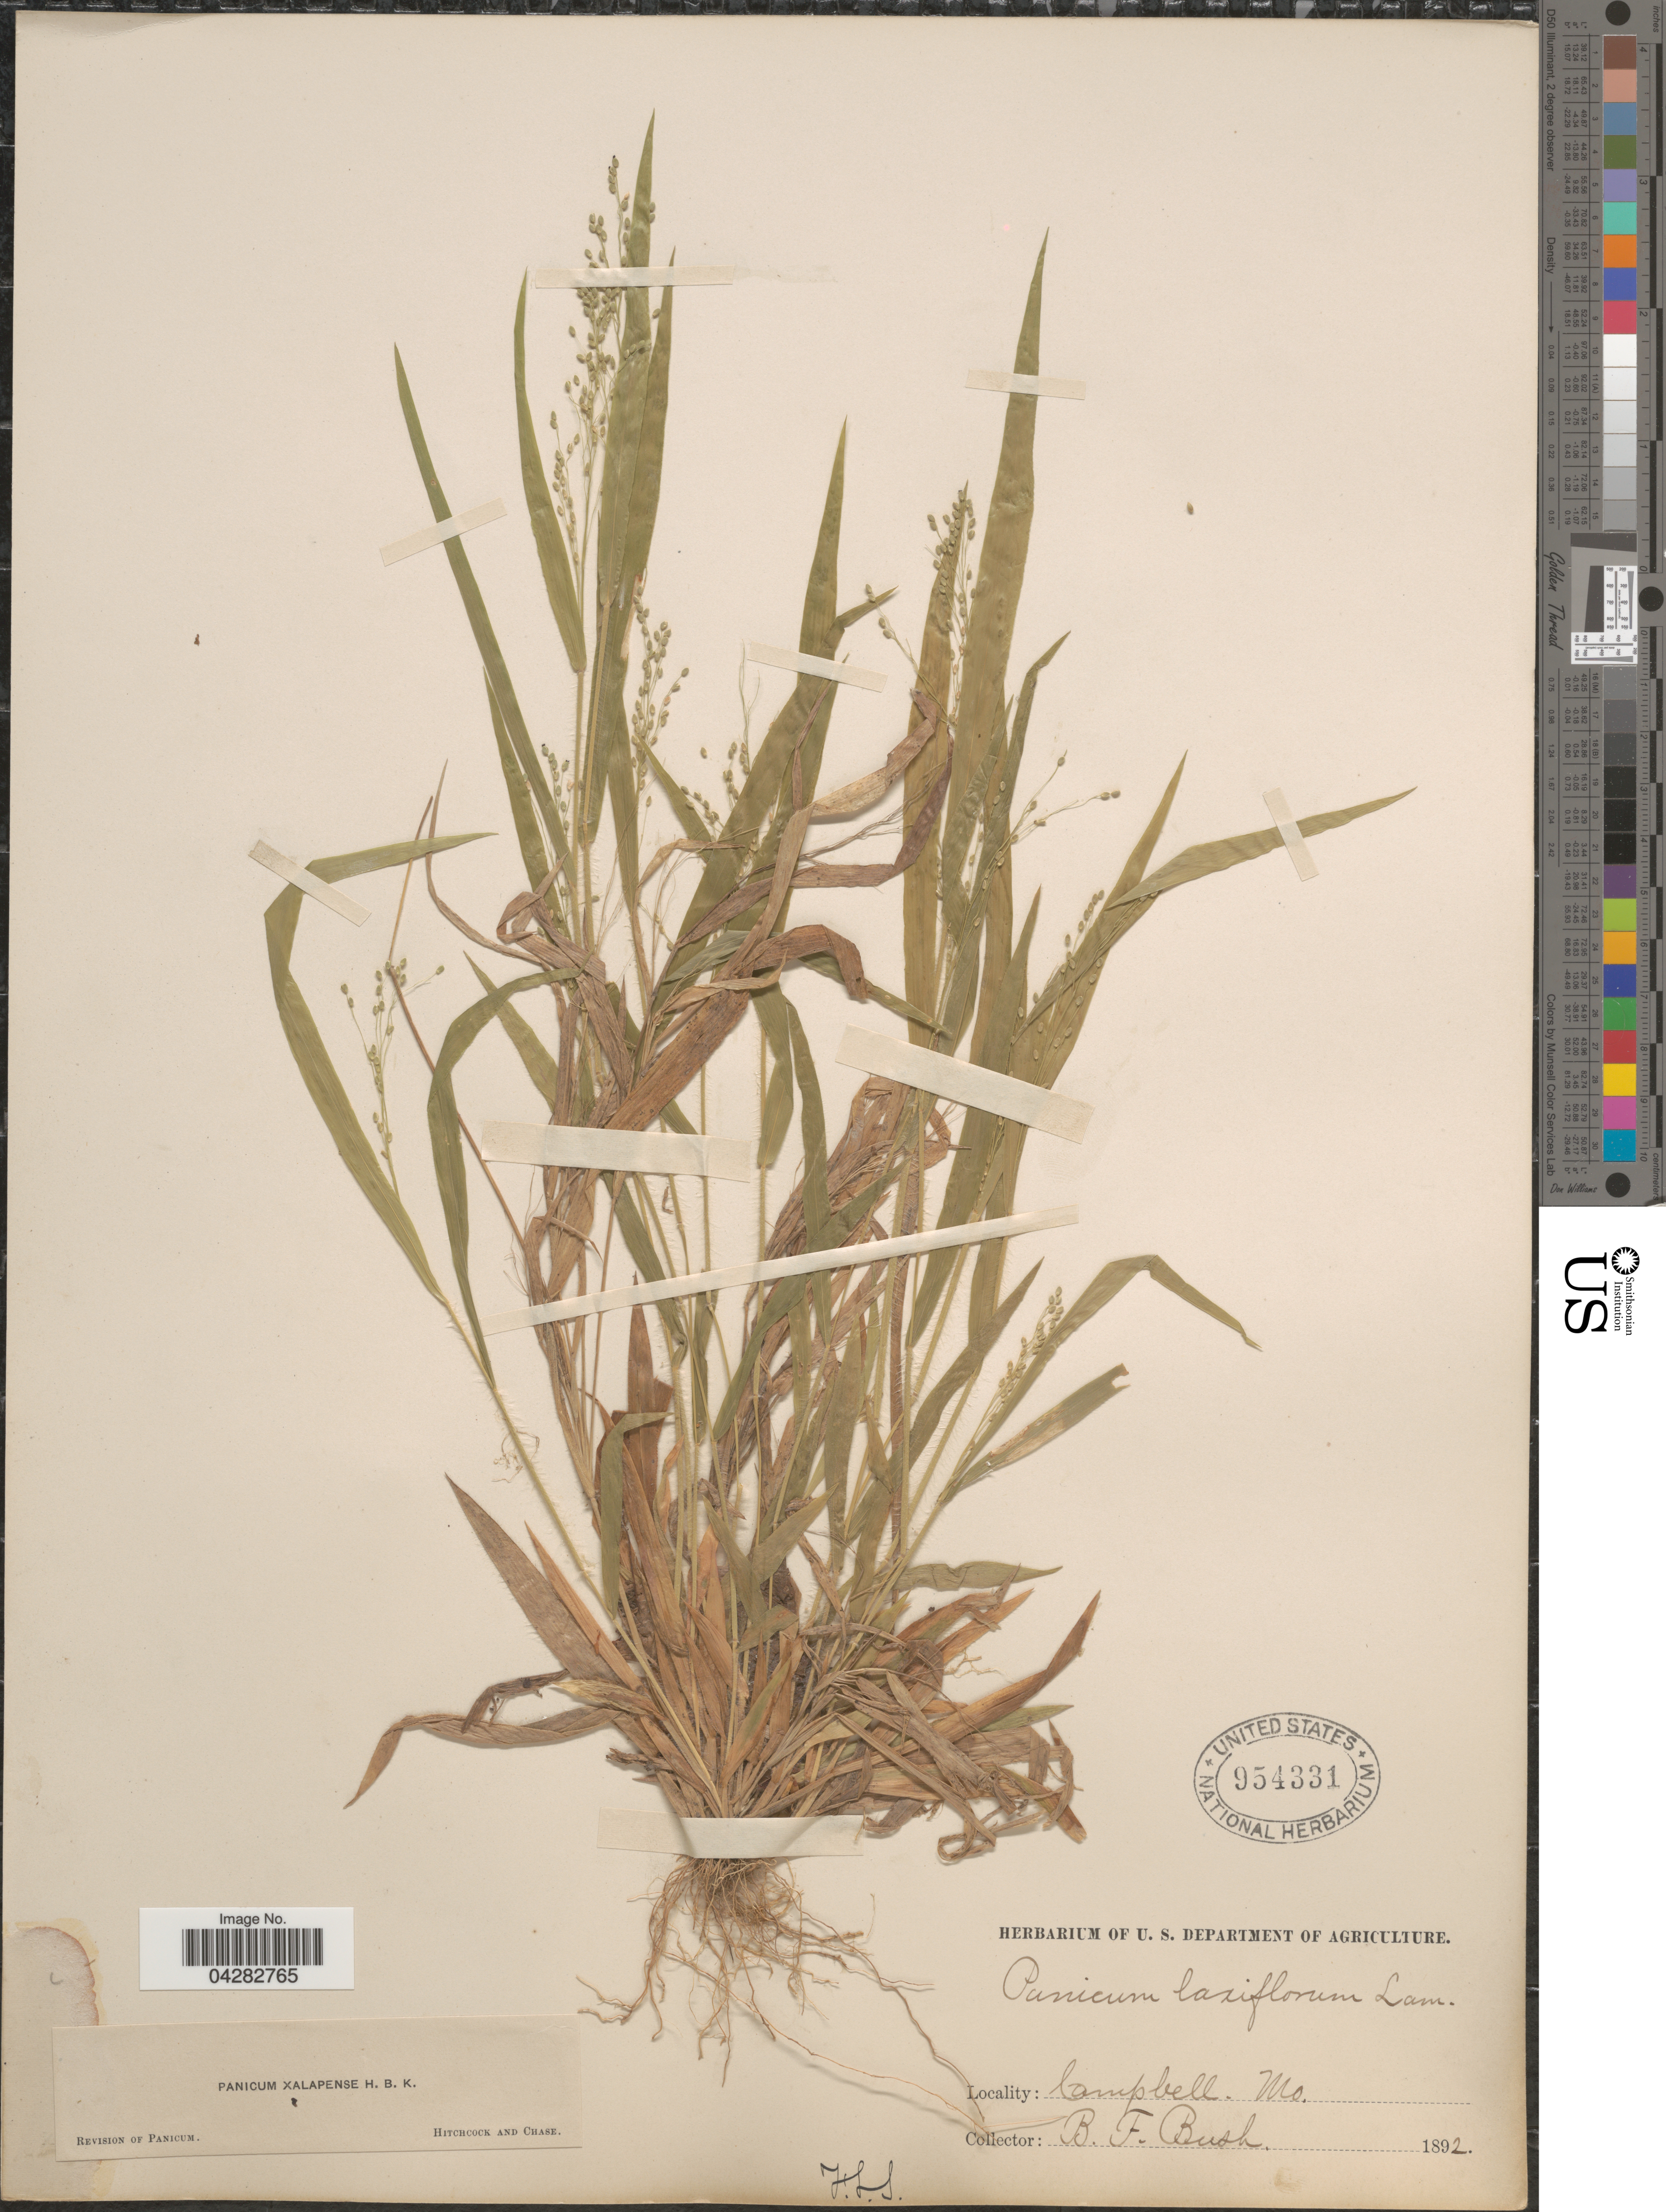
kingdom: Plantae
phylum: Tracheophyta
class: Liliopsida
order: Poales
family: Poaceae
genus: Dichanthelium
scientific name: Dichanthelium laxiflorum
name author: (Lam.) Gould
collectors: B. F. Bush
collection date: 1892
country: United States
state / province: Missouri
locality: Campbell.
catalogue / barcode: US 954331